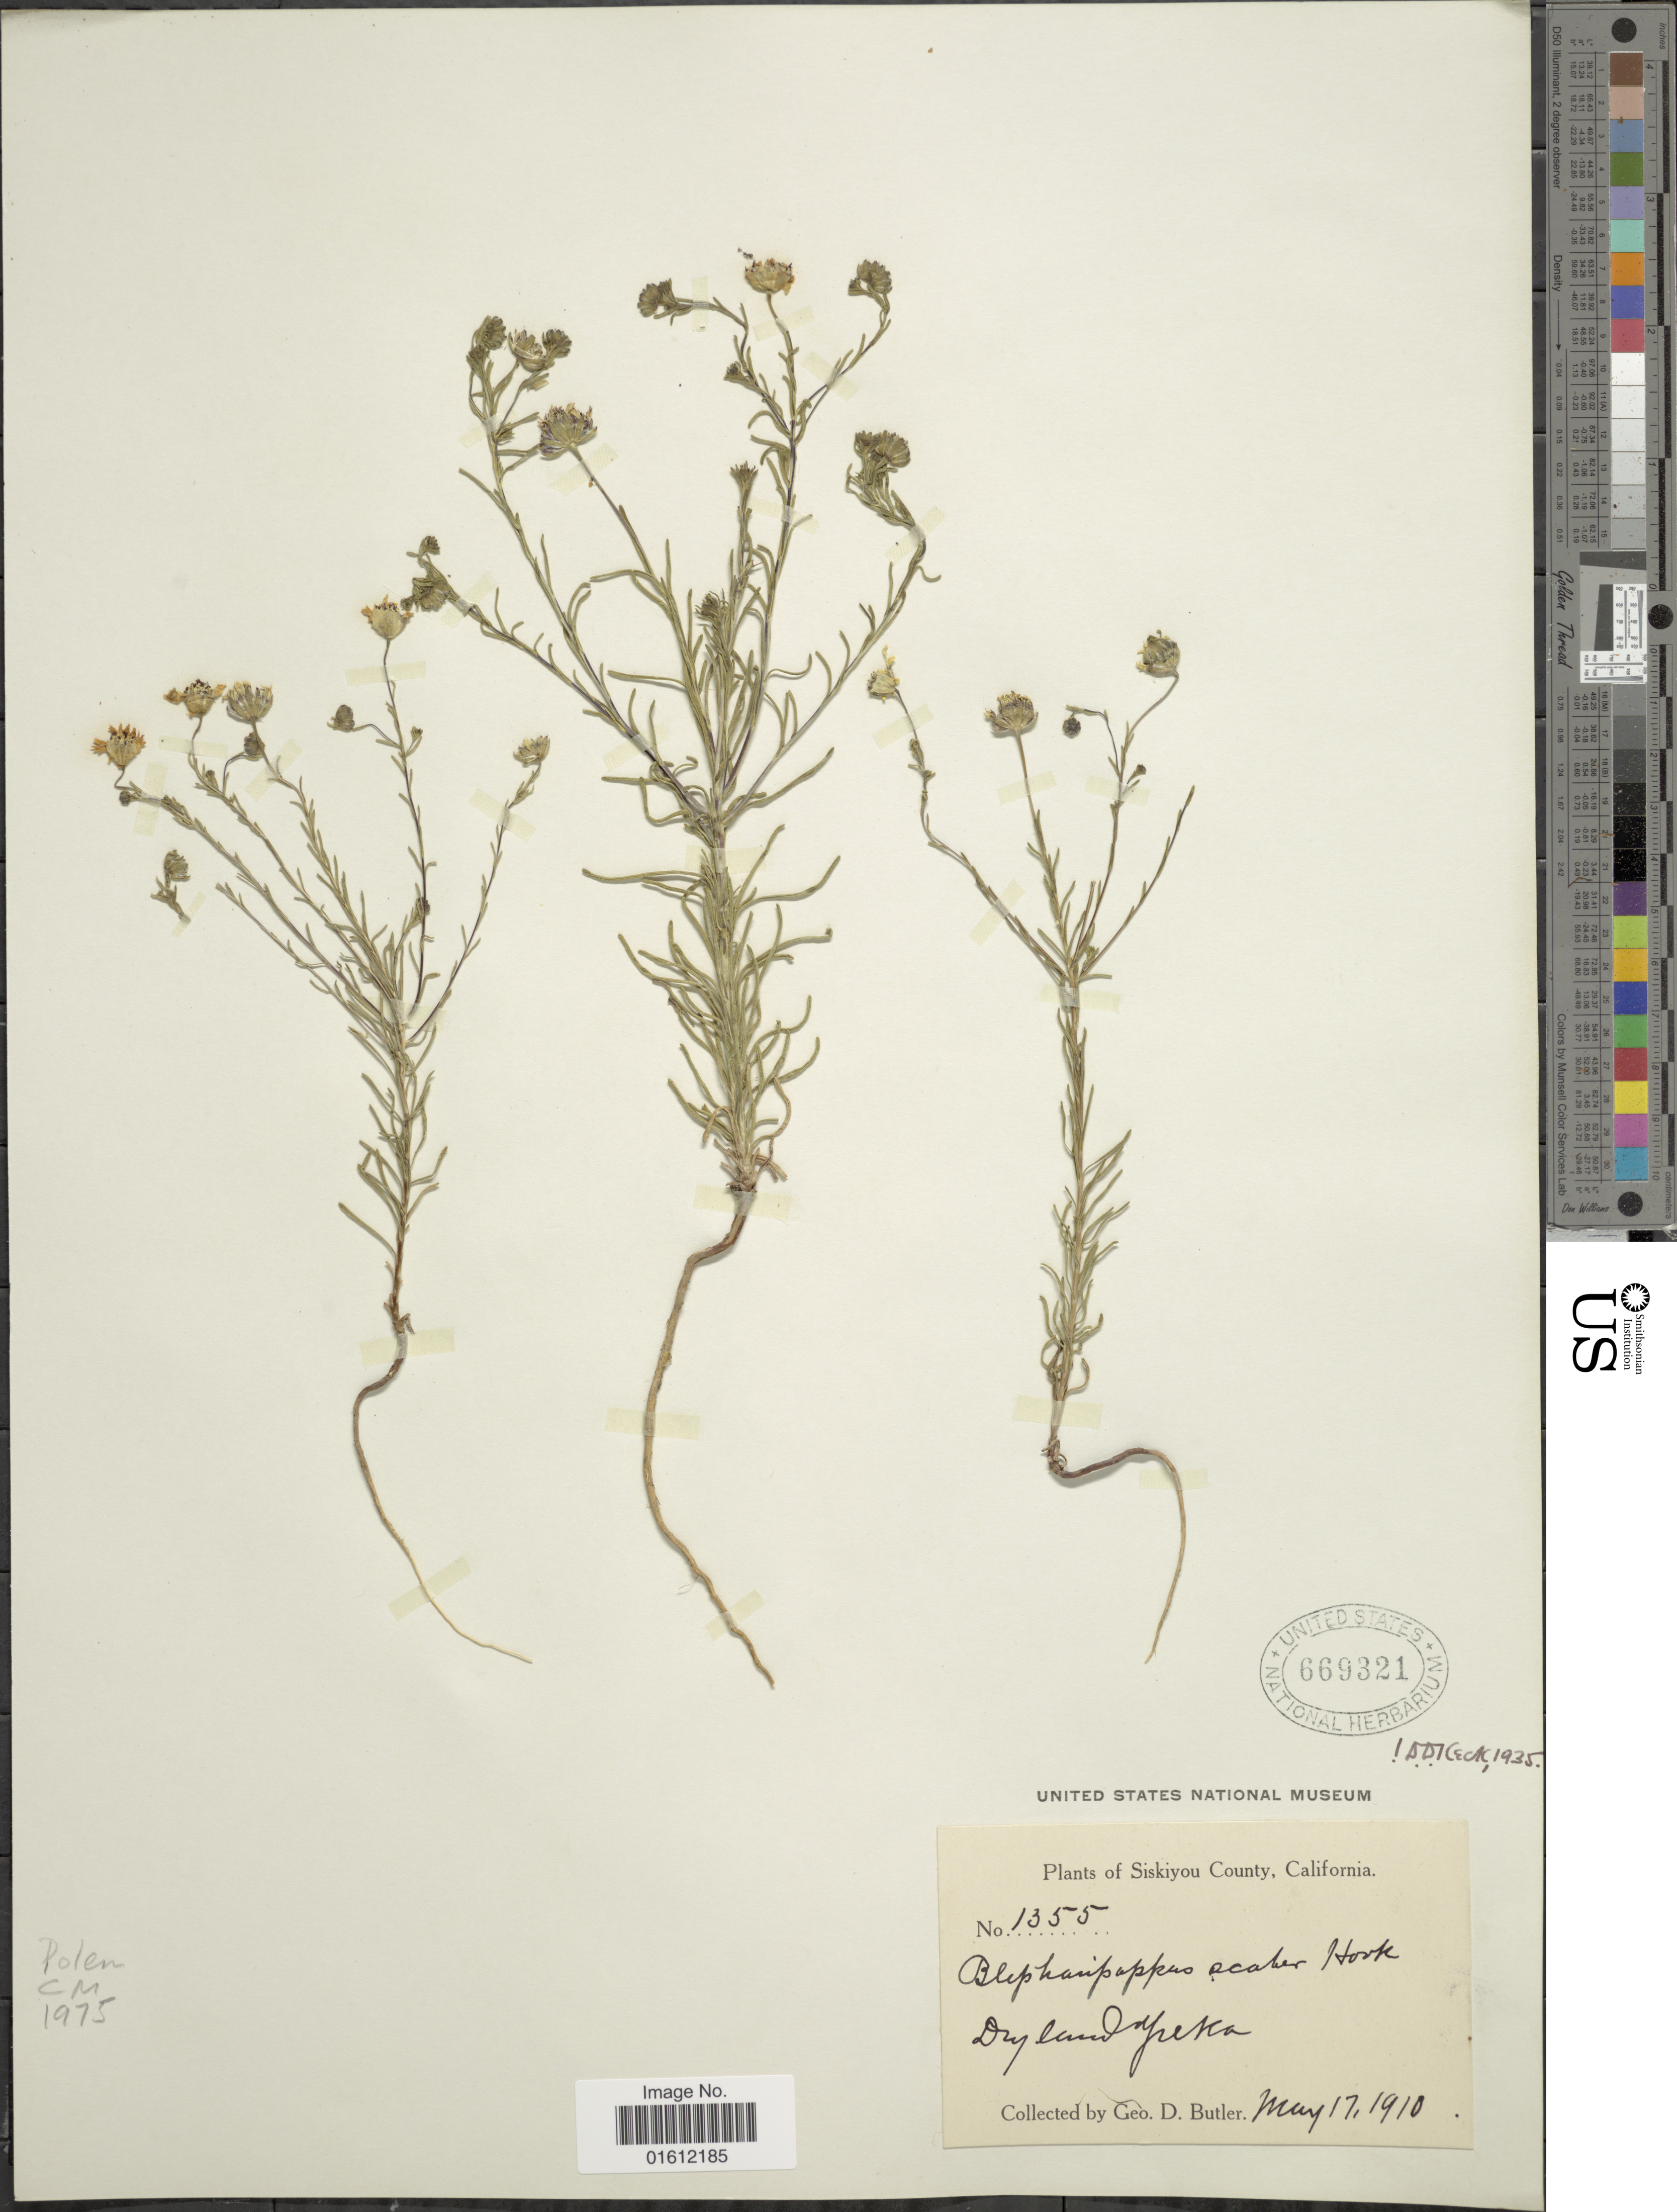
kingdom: Plantae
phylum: Tracheophyta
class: Magnoliopsida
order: Asterales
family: Asteraceae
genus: Blepharipappus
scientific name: Blepharipappus scaber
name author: Hook.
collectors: G. D. Butler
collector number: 1355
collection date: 1910-05-17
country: United States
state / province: California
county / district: Siskiyou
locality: Siskiyou County, Yreka.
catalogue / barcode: US 669321